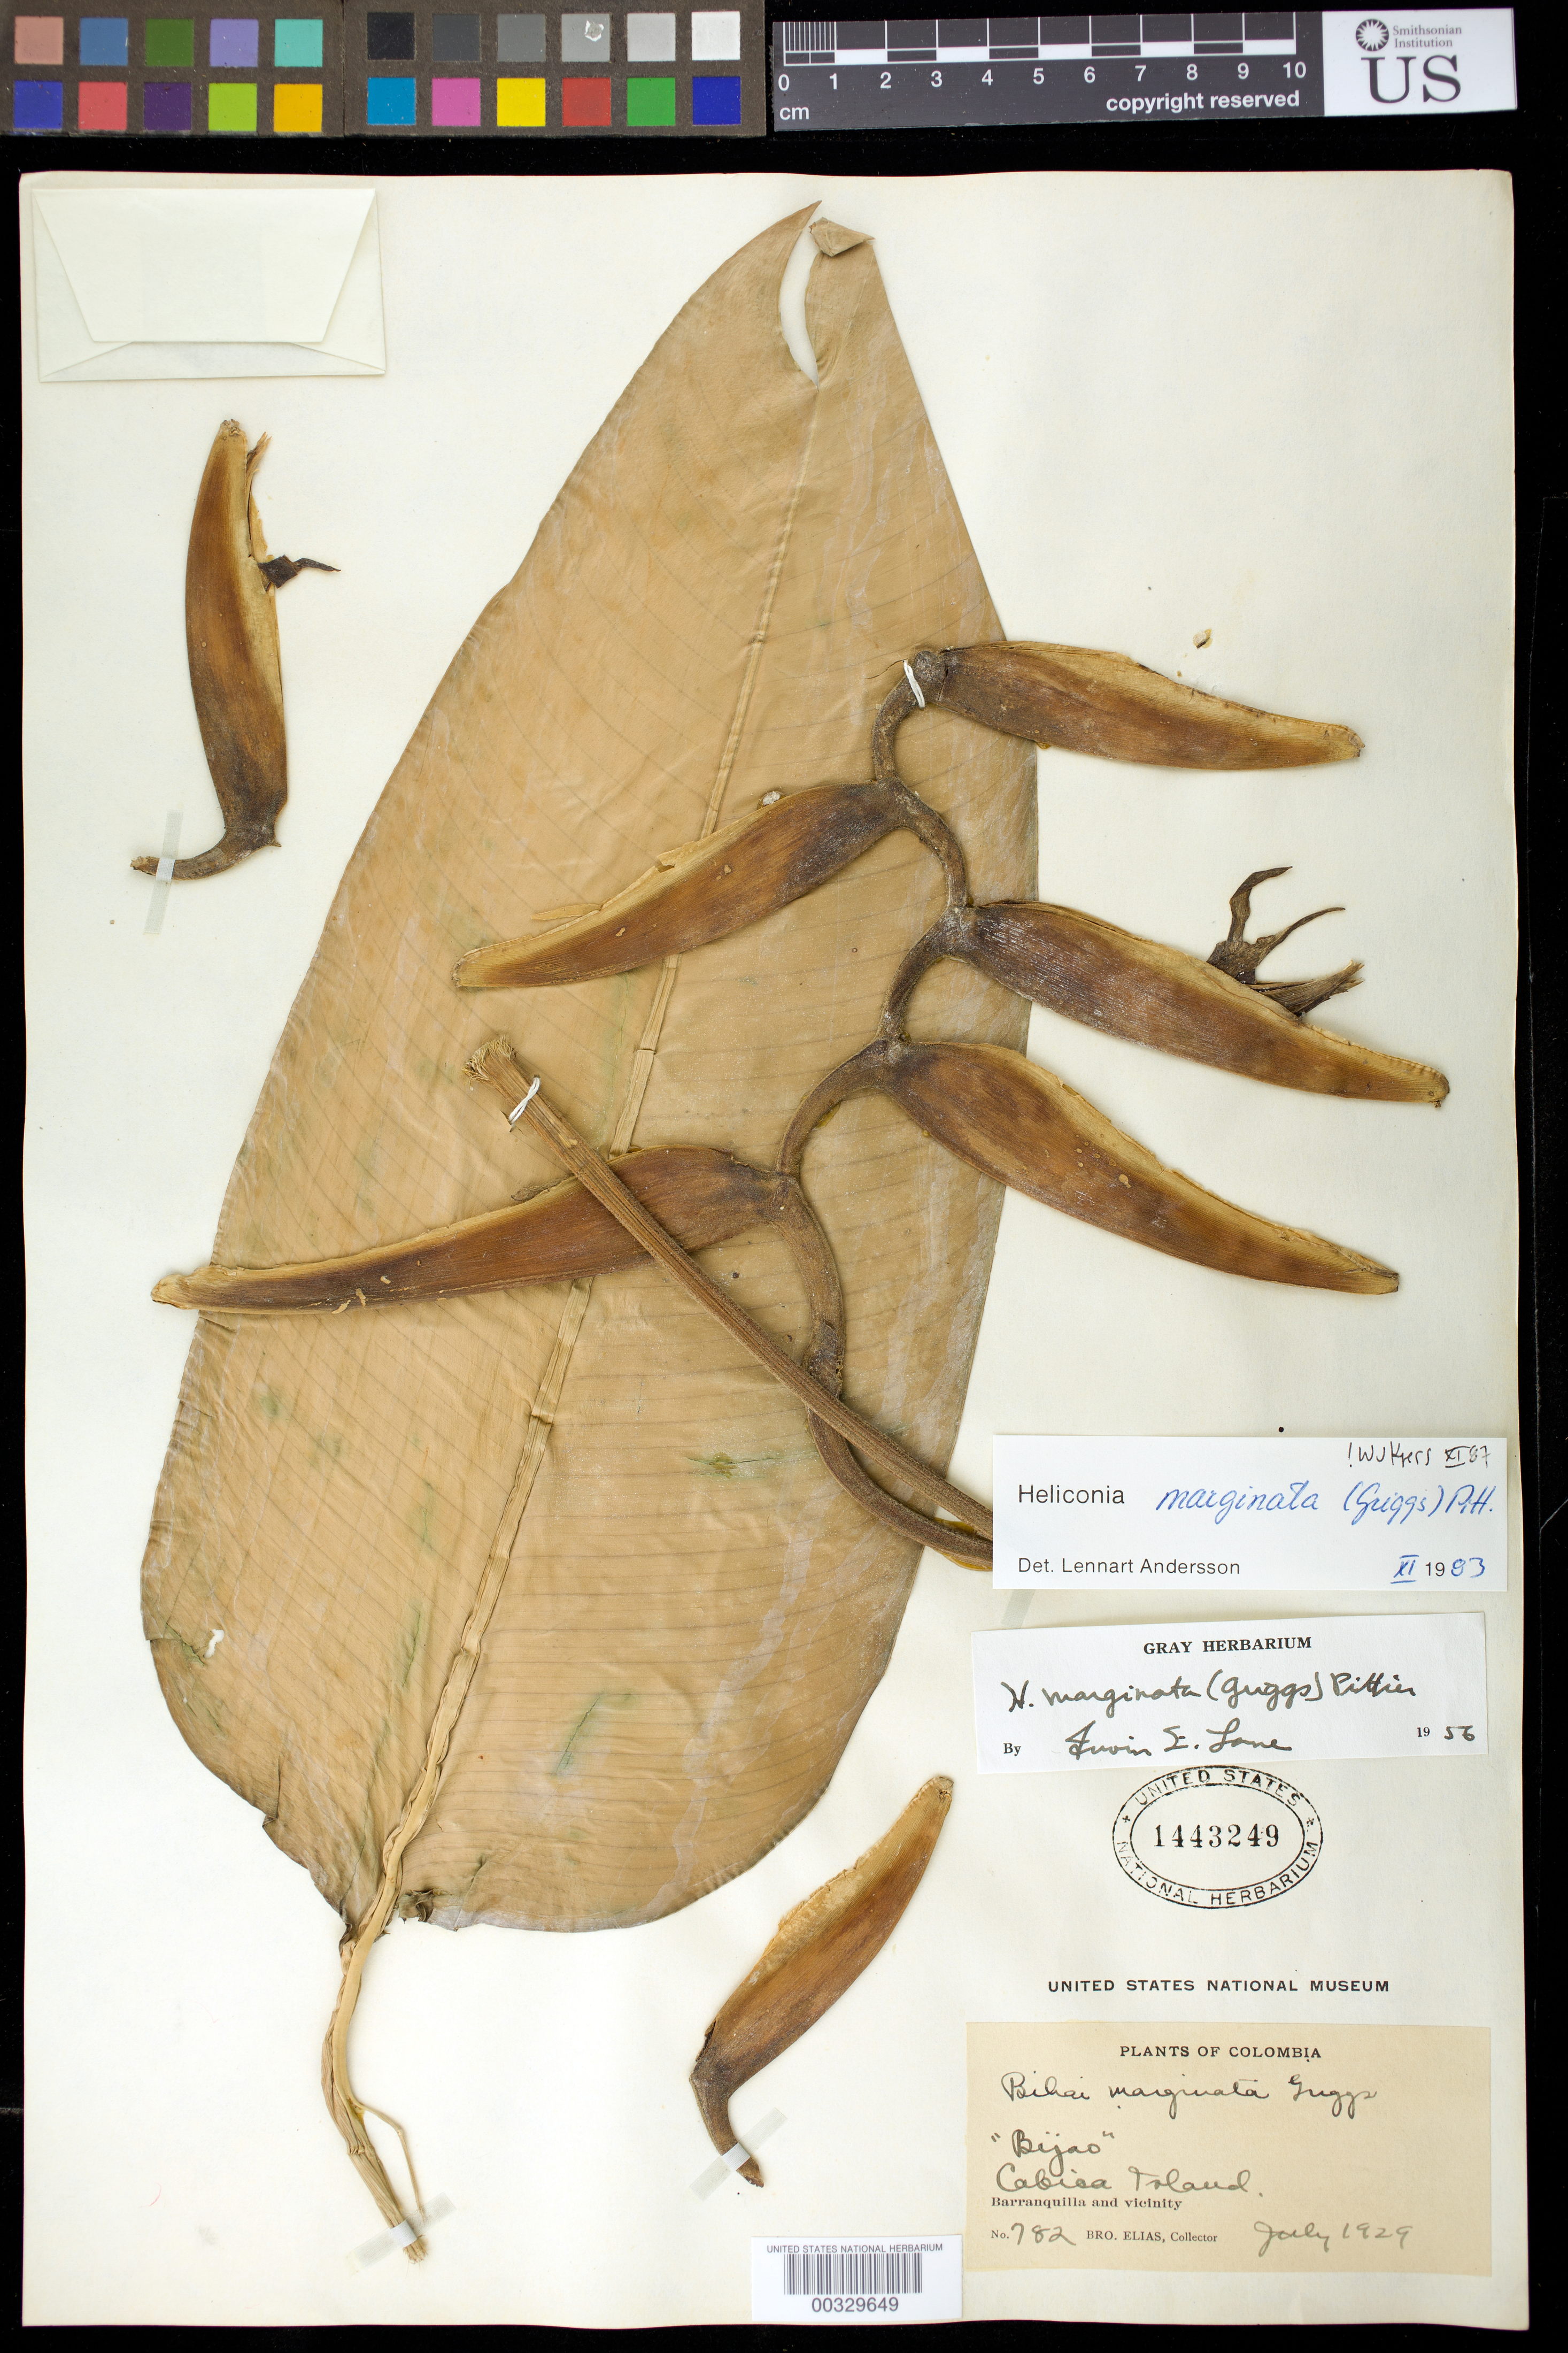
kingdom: Plantae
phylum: Tracheophyta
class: Liliopsida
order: Zingiberales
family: Heliconiaceae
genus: Heliconia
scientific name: Heliconia marginata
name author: (R.F. Griggs) Pittier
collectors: Bro. Elias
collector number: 782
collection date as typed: Jul 1929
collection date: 1929-07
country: Colombia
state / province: Atlántico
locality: Barranquilla and vicinity, Cabica Island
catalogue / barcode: US 1443249